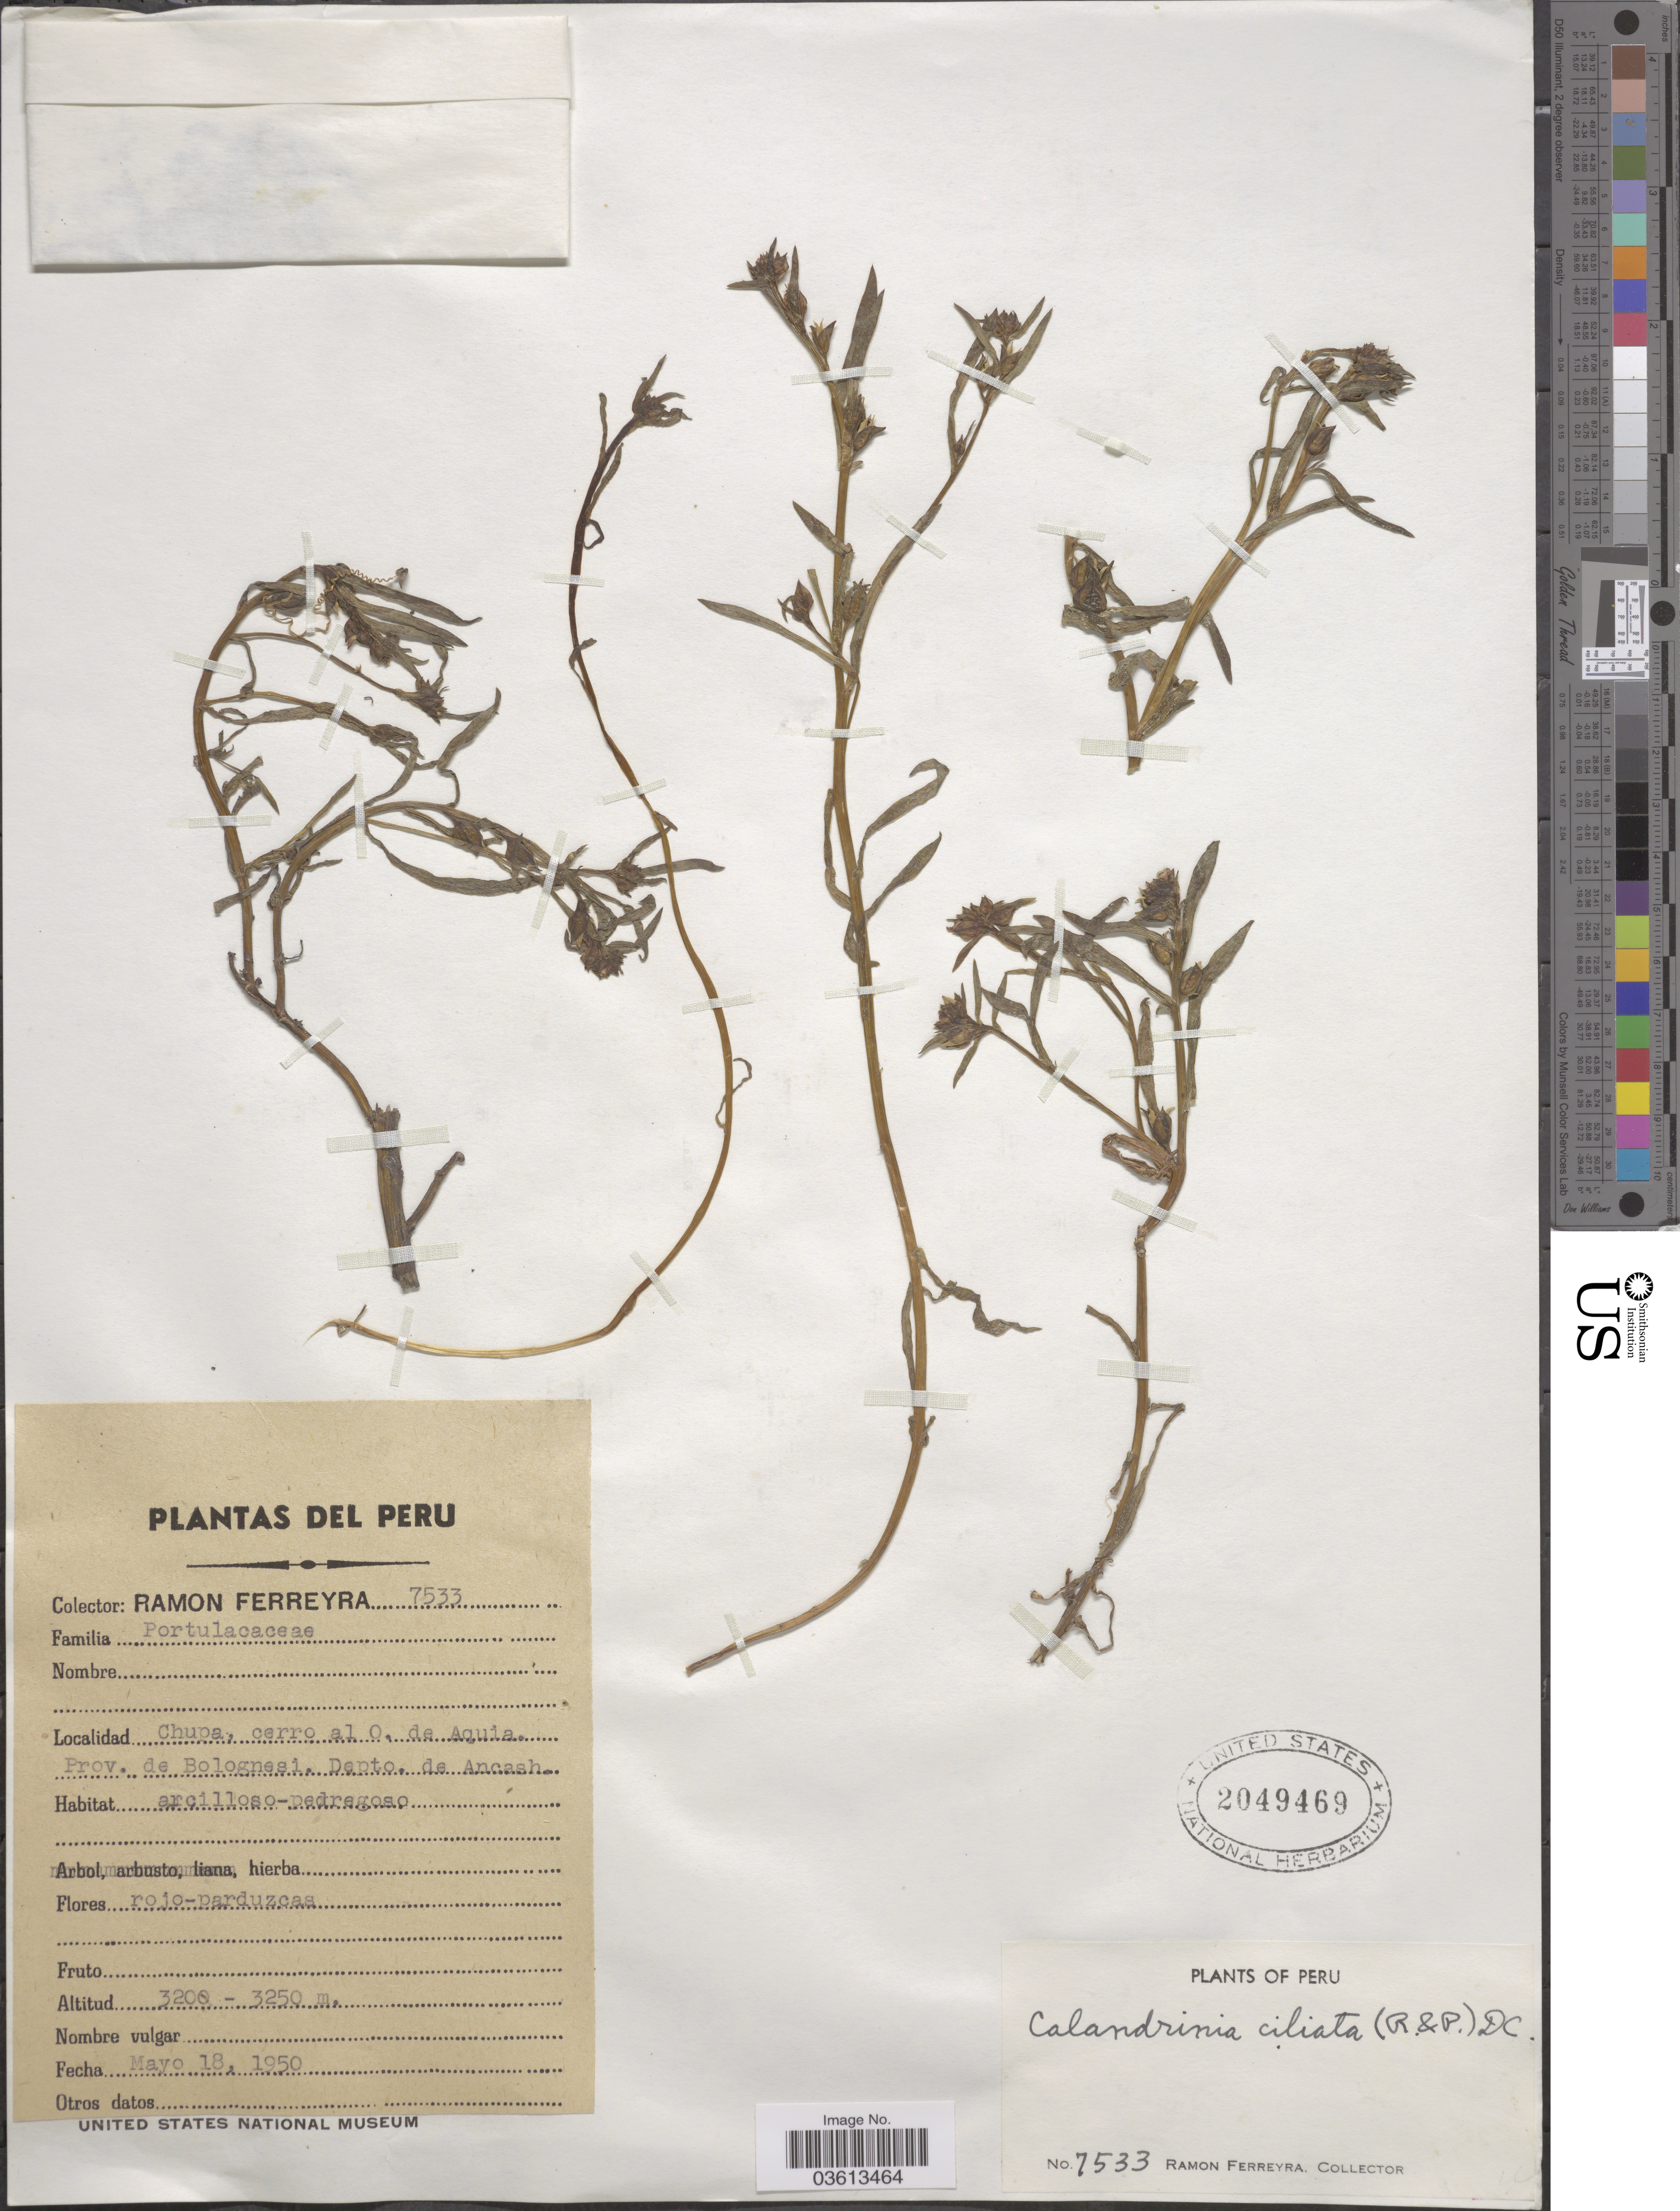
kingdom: Plantae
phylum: Tracheophyta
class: Magnoliopsida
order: Caryophyllales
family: Montiaceae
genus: Calandrinia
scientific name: Calandrinia ciliata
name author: (Ruiz & Pav.) DC.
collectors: R. A. Ferreyra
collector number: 7533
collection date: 1950-05-18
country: Peru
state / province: Ancash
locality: Chupa, cerro al O. de Aquia. Prov. de Bolognesi. Depto. de Ancash.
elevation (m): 3200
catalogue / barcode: US 2049469